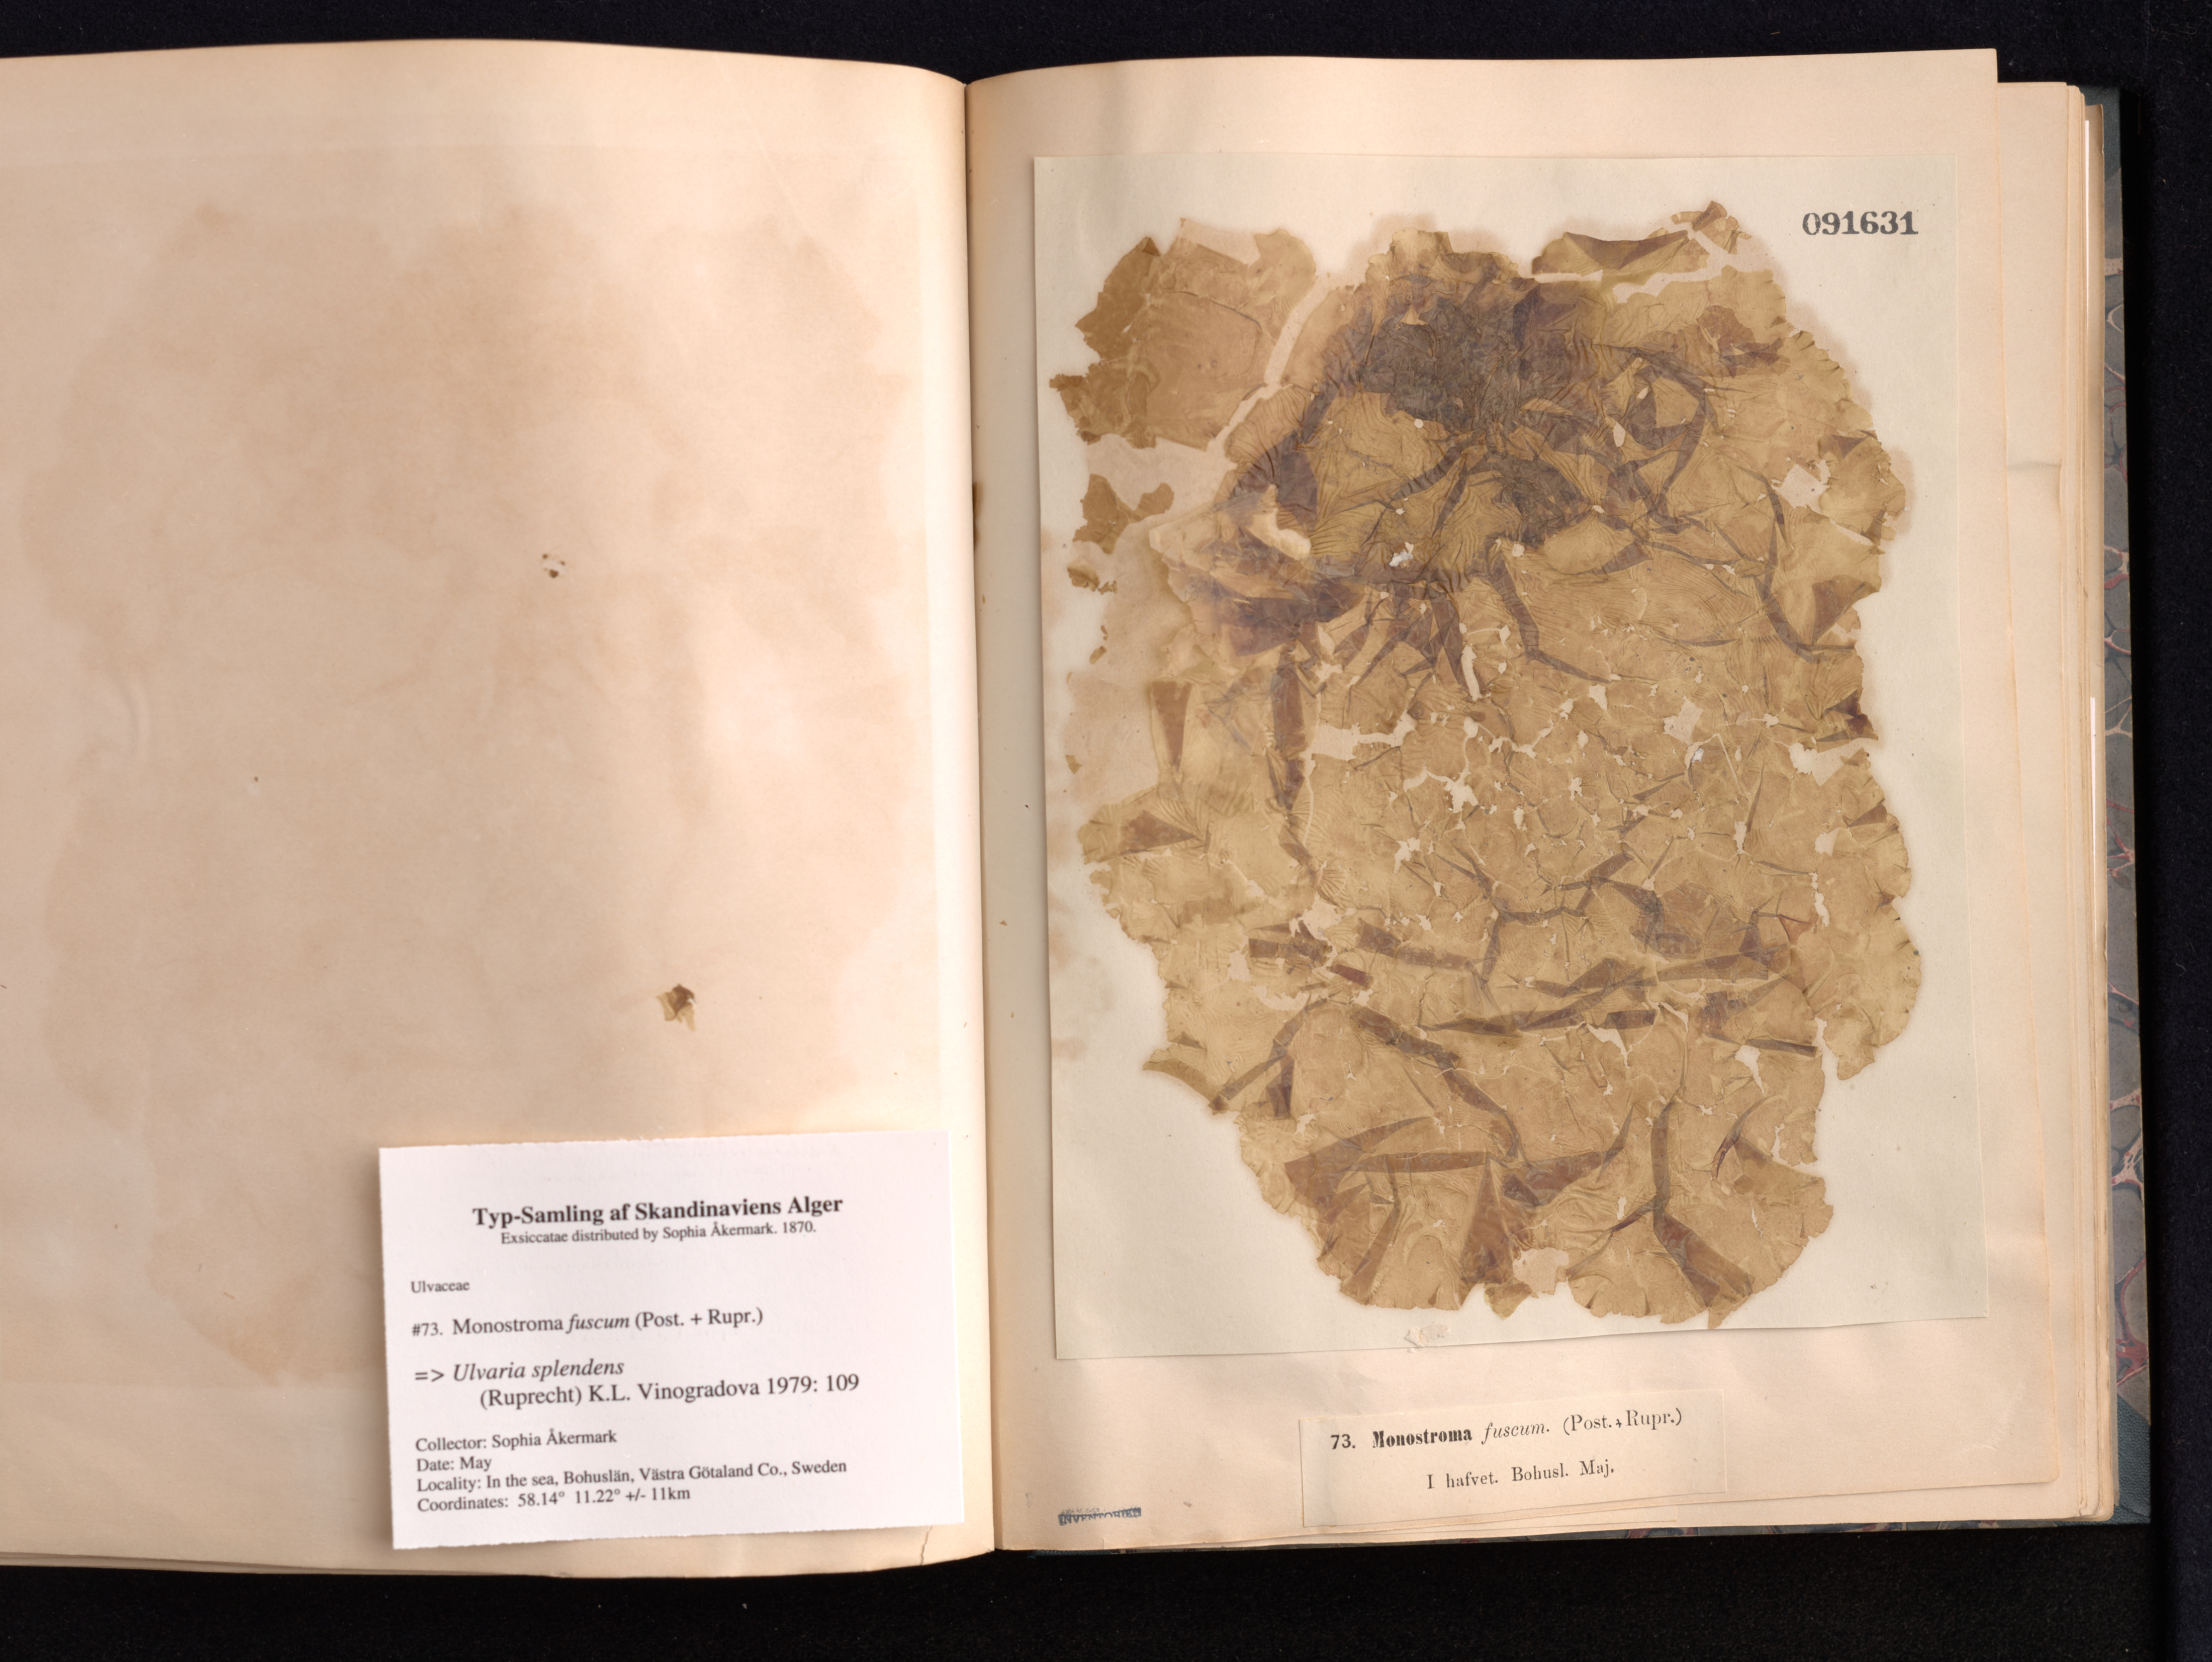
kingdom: Plantae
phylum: Chlorophyta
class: Ulvophyceae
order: Ulvales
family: Ulvaceae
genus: Ulvaria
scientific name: Ulvaria splendens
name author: (Rupr.) K.L.Vinogr.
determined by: Algae name updating Project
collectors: S. Akermark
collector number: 73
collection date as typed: May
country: Sweden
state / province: Västra Götaland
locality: Bohuslan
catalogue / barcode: US 91631